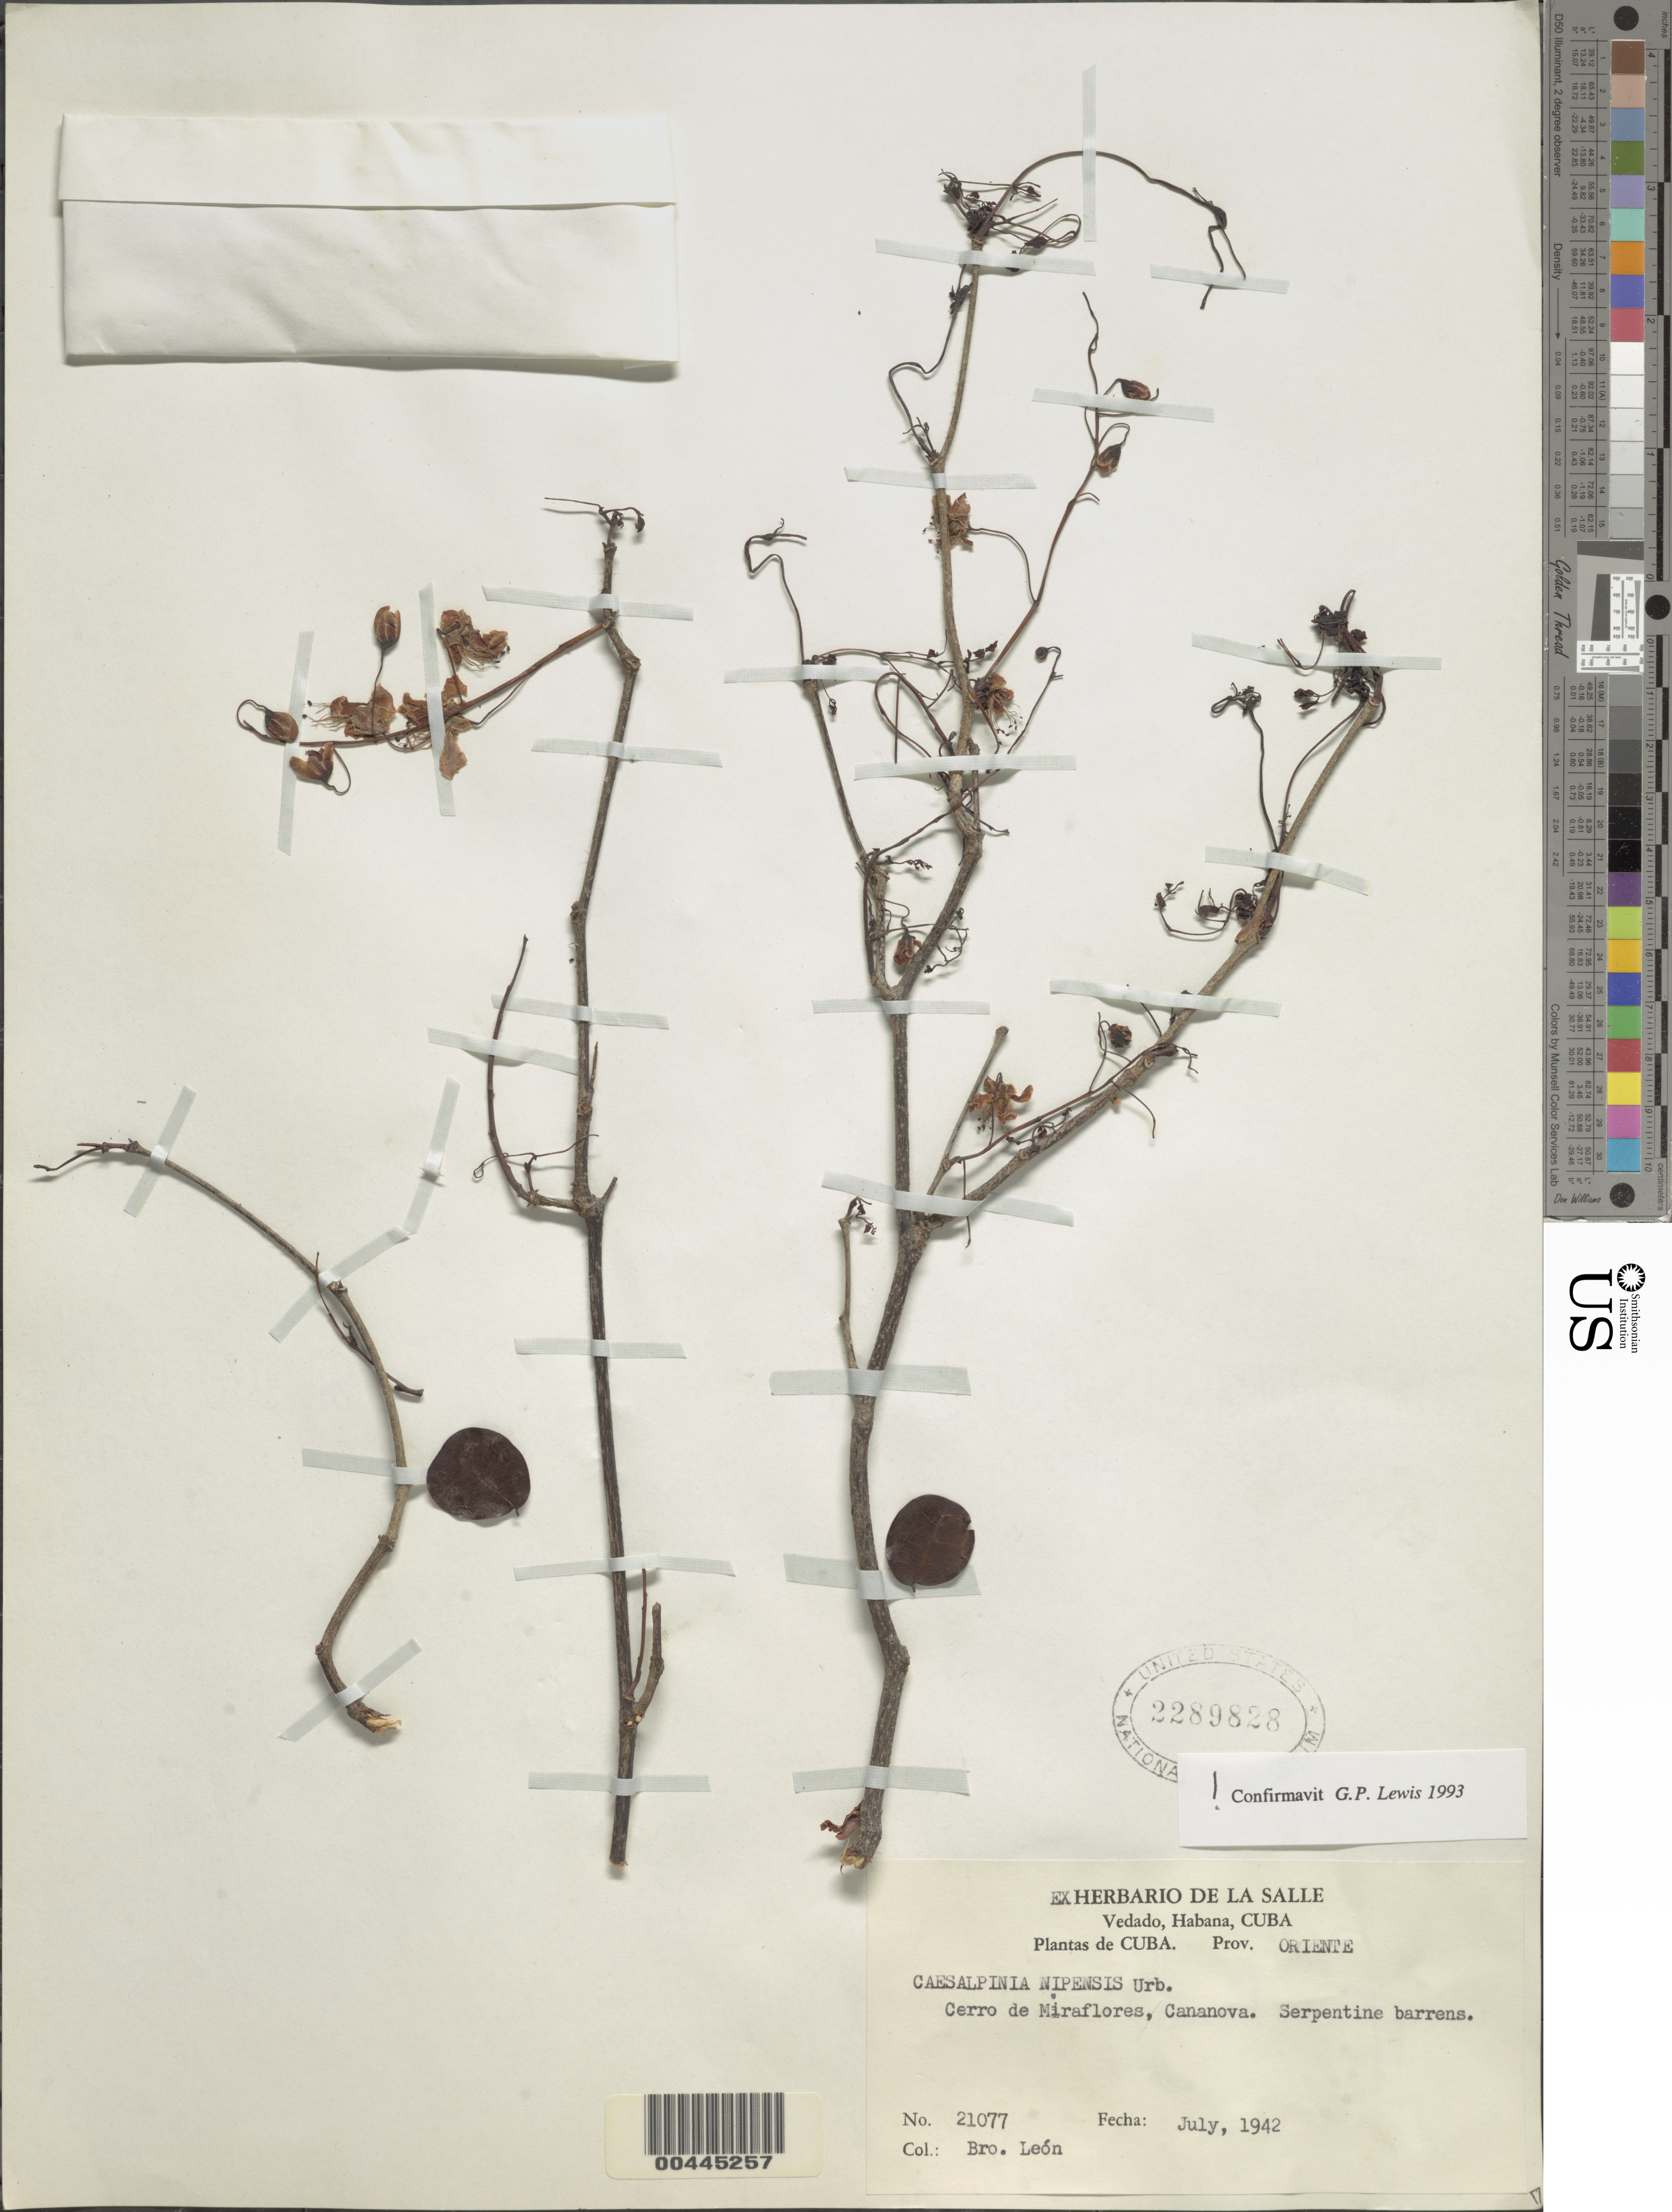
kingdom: Plantae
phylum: Tracheophyta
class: Magnoliopsida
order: Fabales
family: Fabaceae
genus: Caesalpinia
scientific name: Caesalpinia nipensis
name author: Urb.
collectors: Bro. León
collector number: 21077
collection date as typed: Jul 1942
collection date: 1942-07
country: Cuba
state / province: Oriente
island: Greater Antilles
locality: Cerro de miraflores, cananova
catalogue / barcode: US 2289828